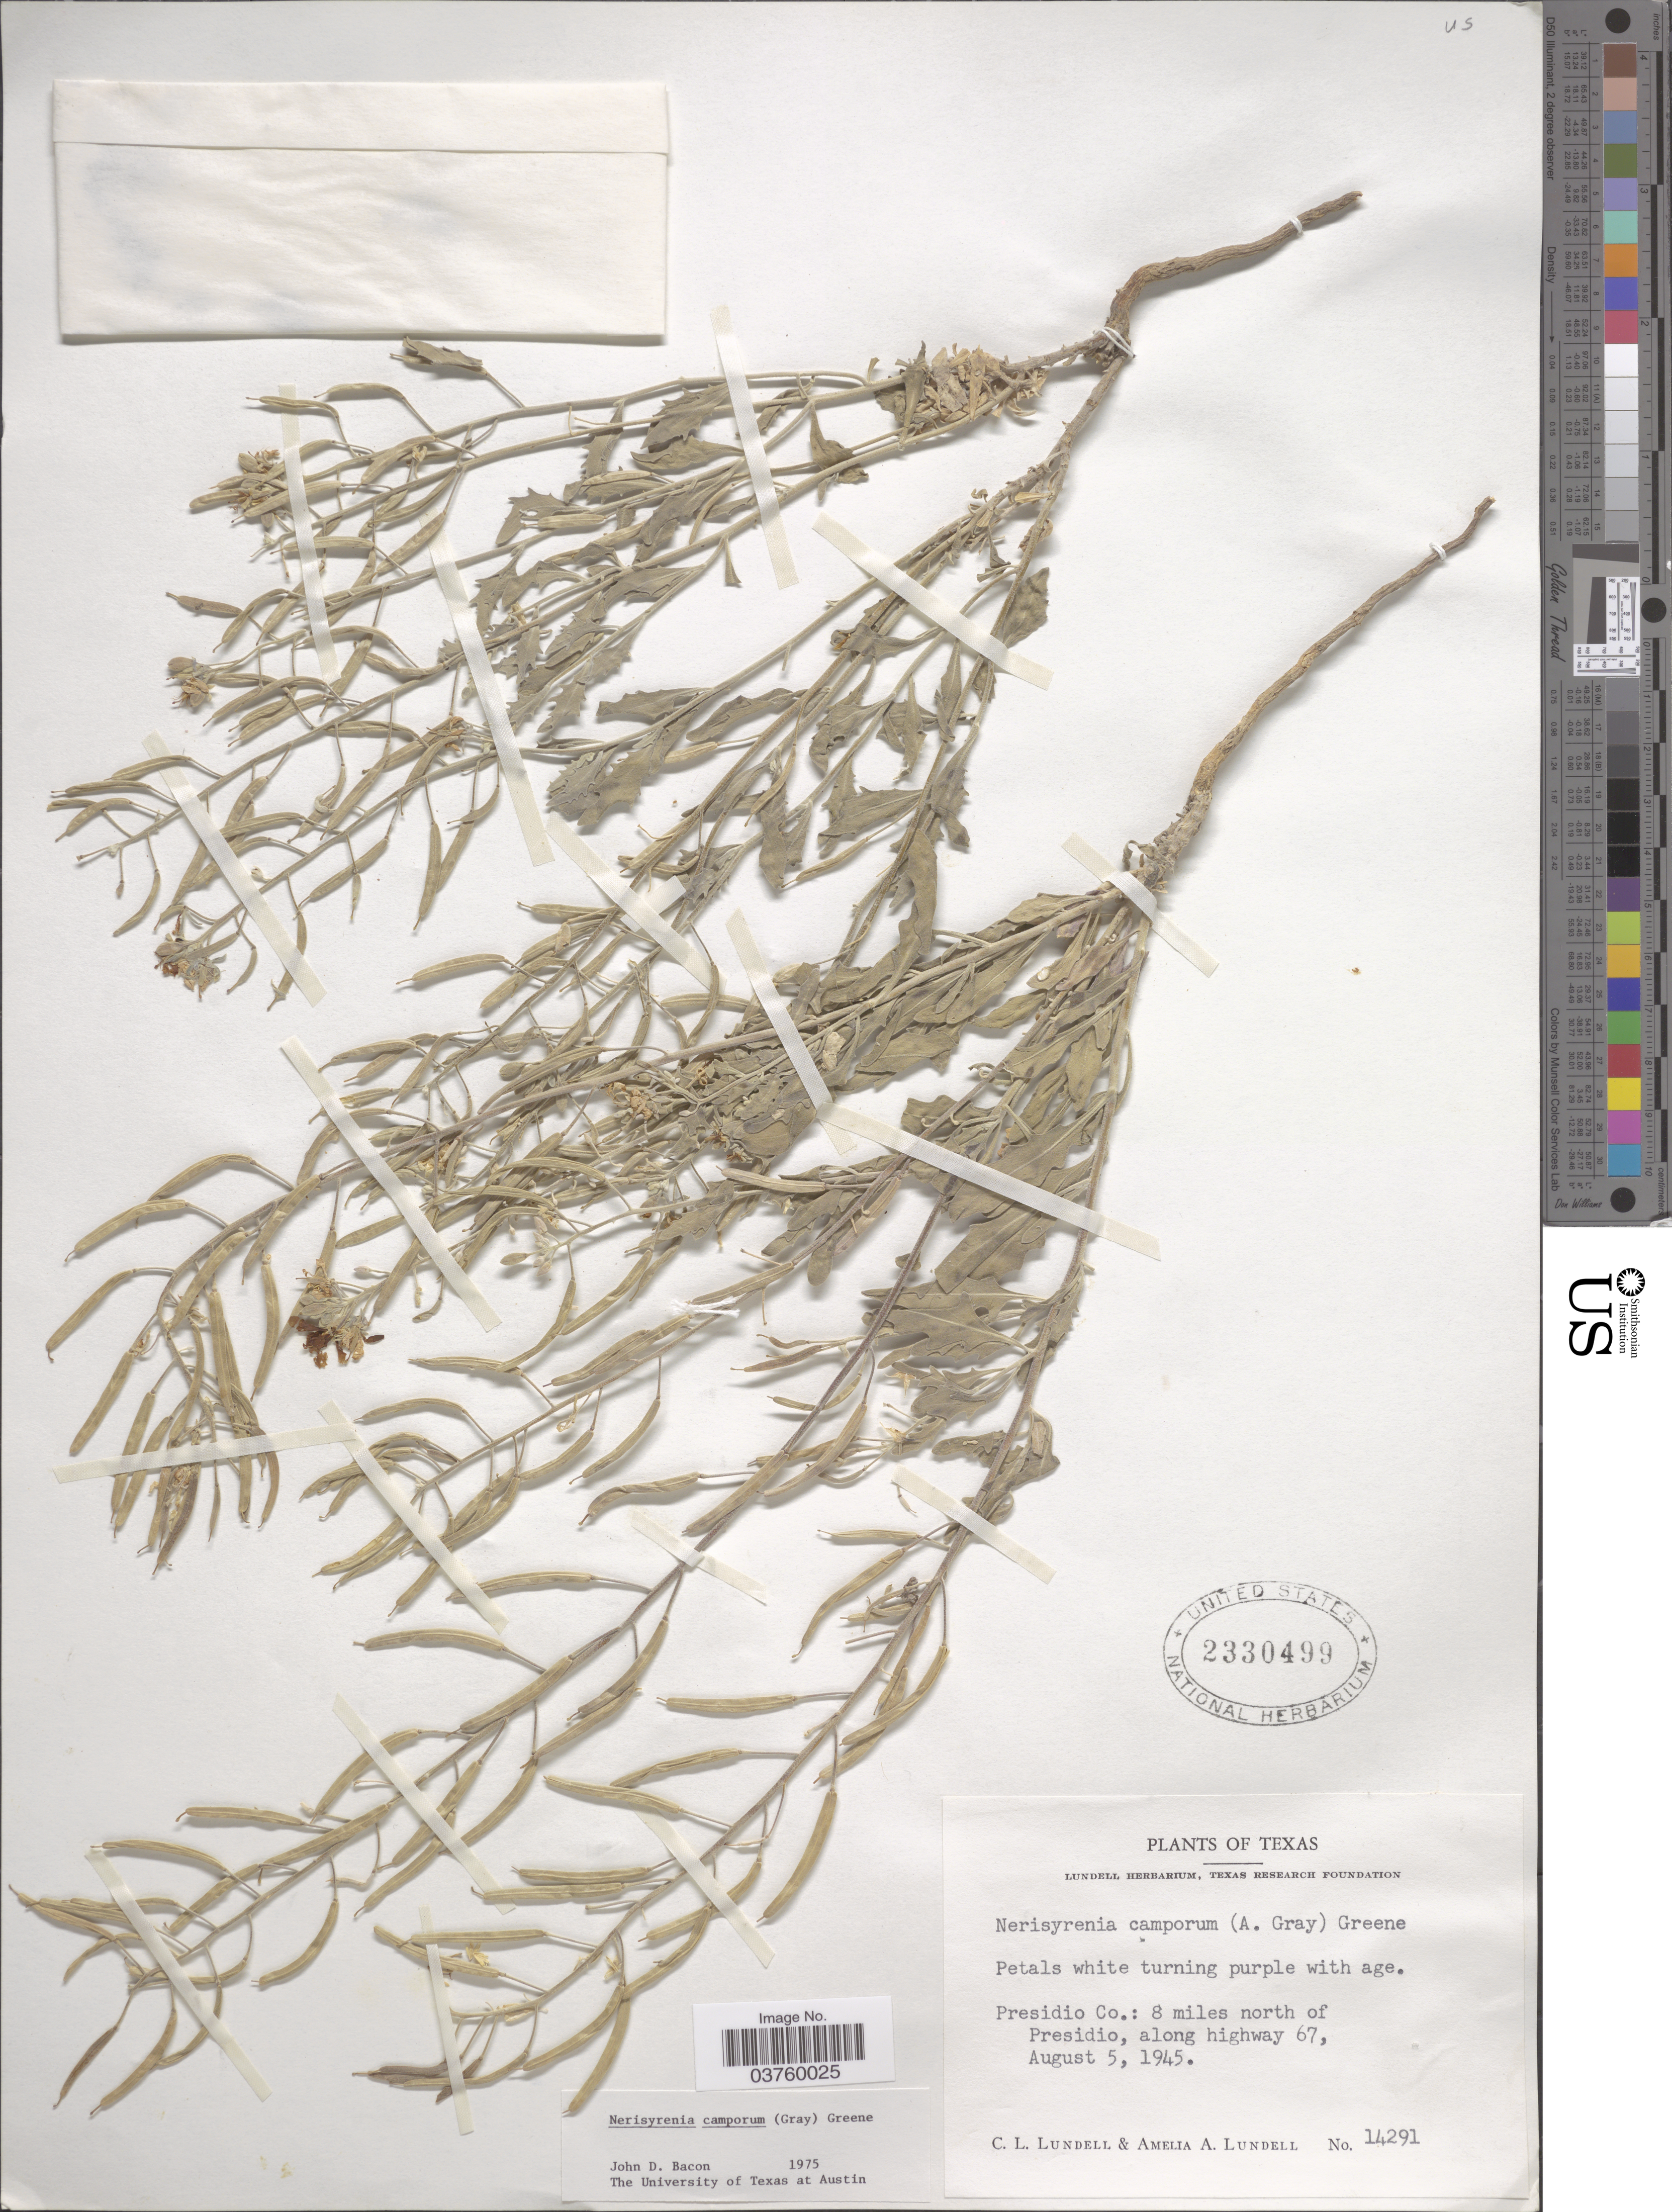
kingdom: Plantae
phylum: Tracheophyta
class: Magnoliopsida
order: Brassicales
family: Brassicaceae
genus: Nerisyrenia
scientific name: Nerisyrenia camporum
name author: (A. Gray) Greene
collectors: C. L. Lundell & A. A. Lundell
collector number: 14291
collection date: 1945-08-05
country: United States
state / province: Texas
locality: Presidio Co.: 8 miles north of Presidio, along highway 67.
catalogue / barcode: US 2330499